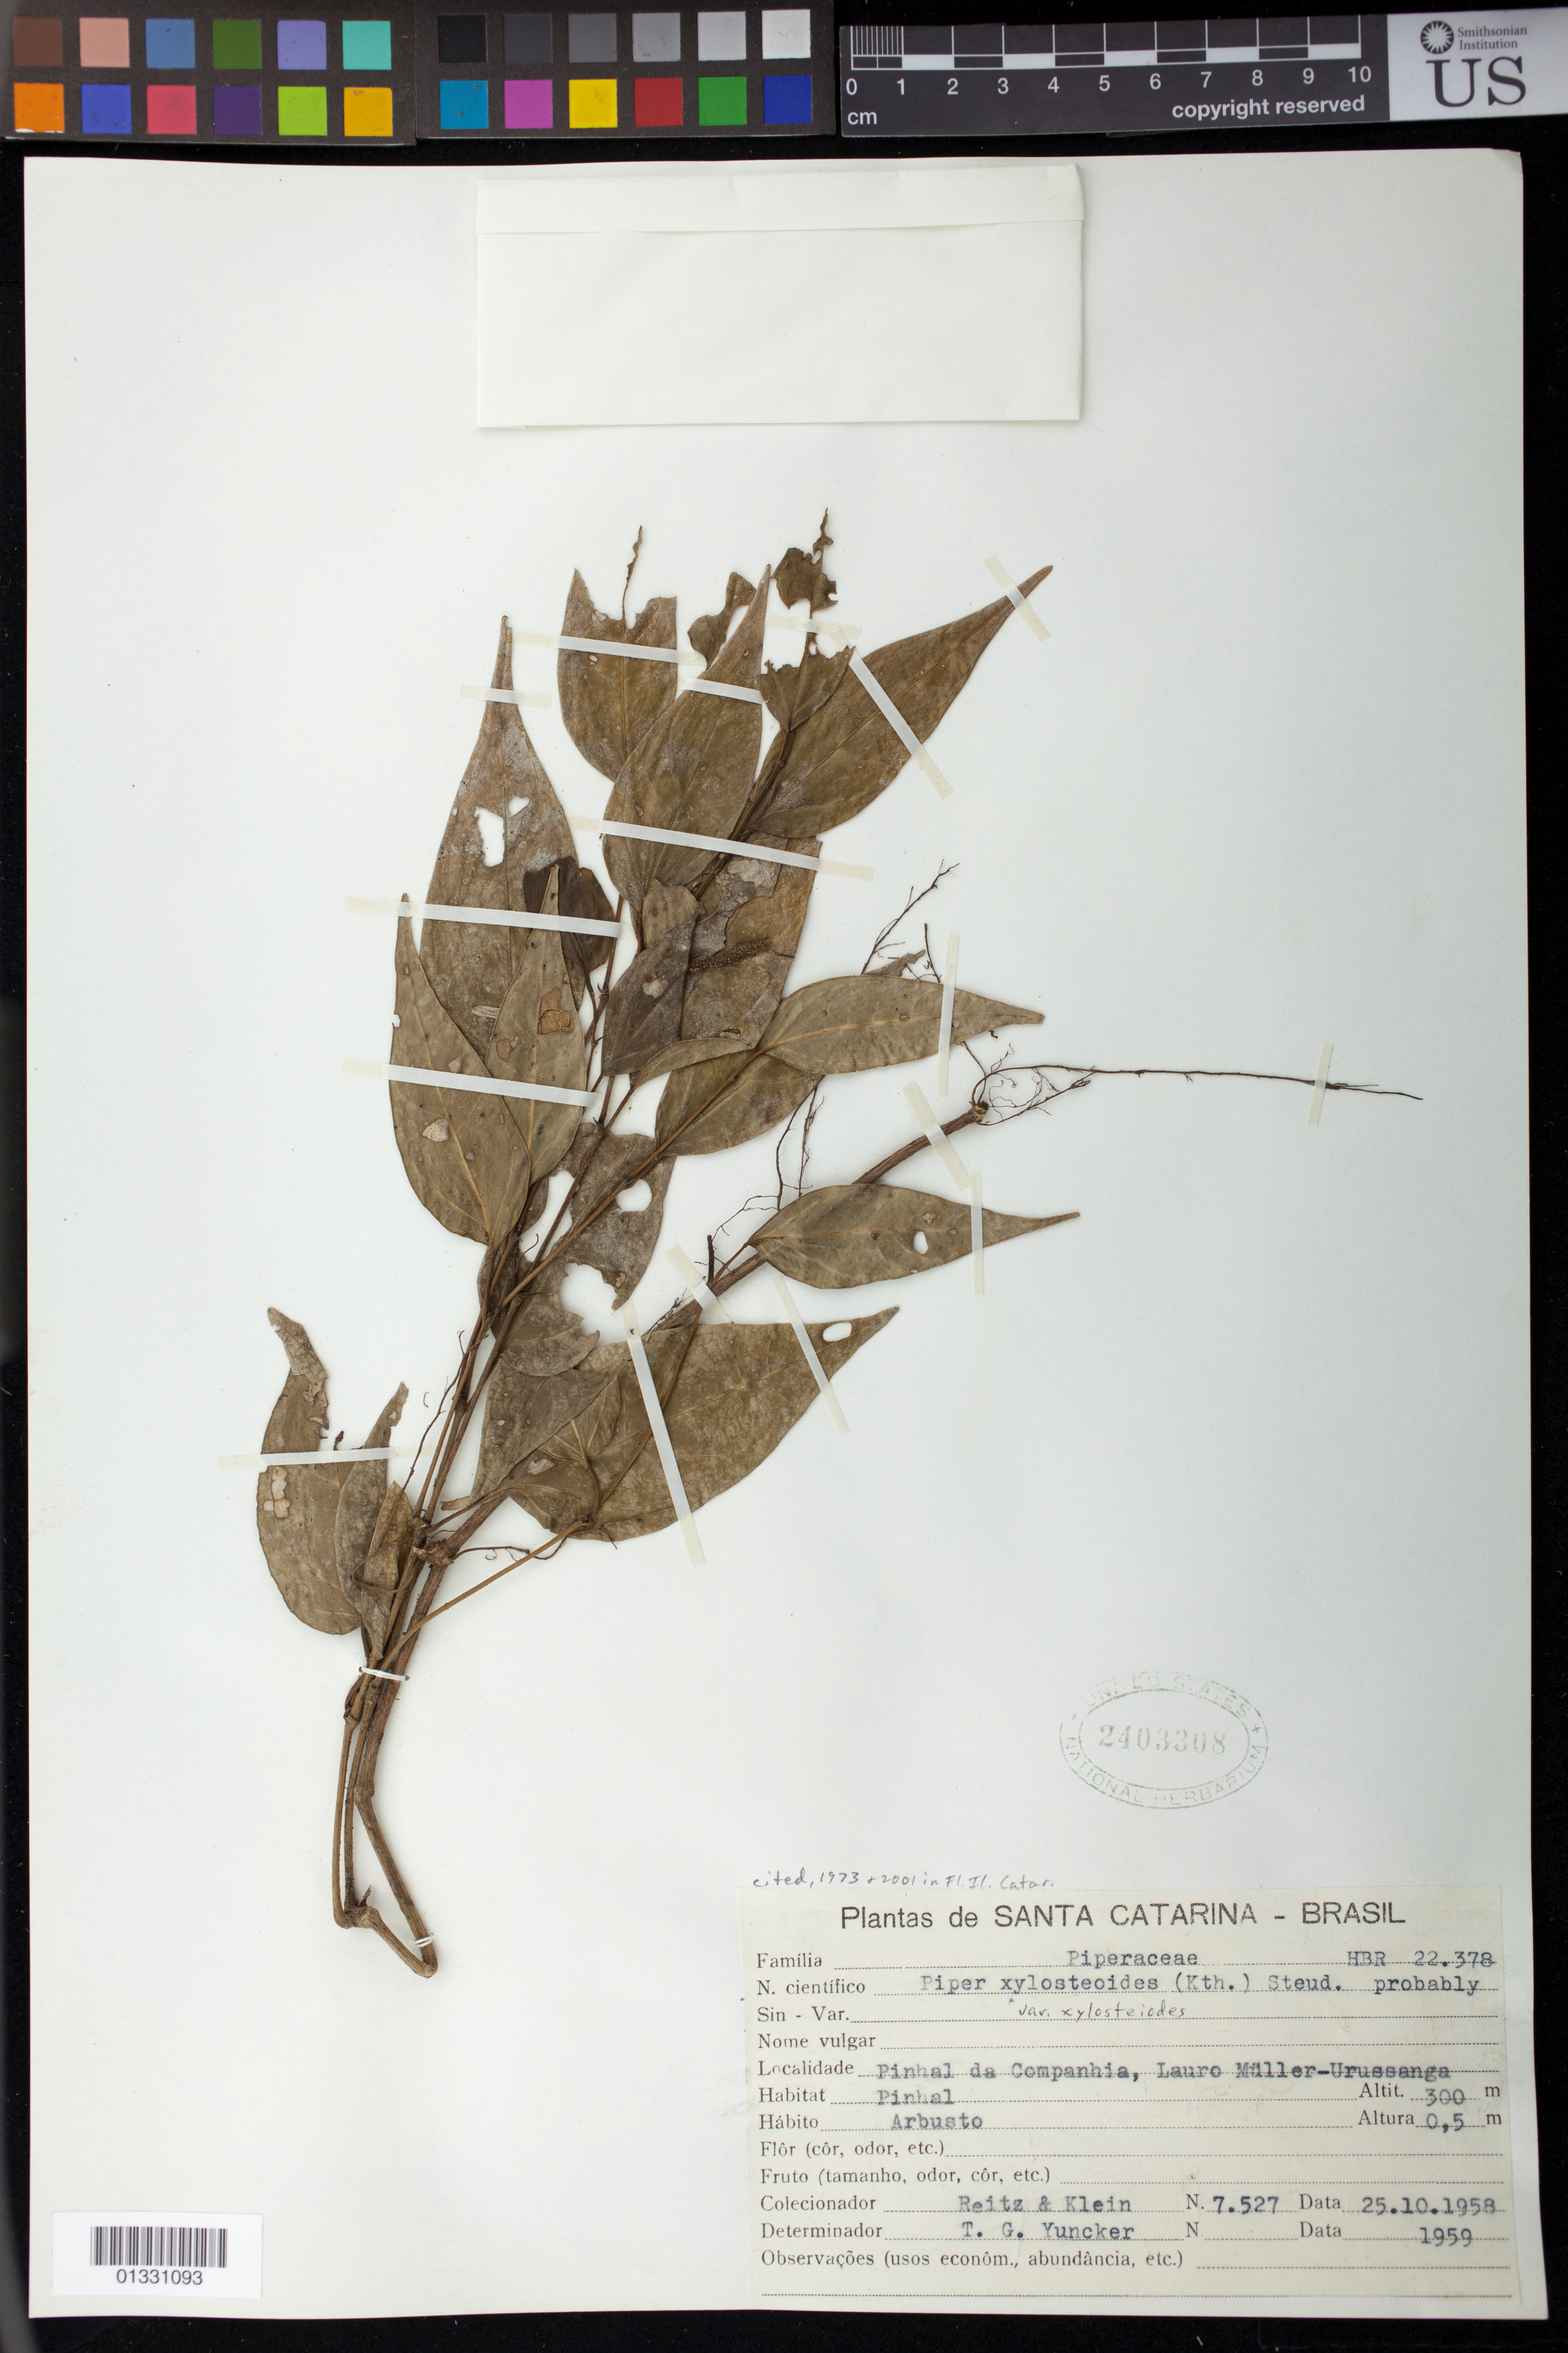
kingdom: Plantae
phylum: Tracheophyta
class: Magnoliopsida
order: Piperales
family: Piperaceae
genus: Piper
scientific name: Piper xylosteoides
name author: (Kunth) Steud.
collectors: R. Reitz & R. M. Klein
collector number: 7527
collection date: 1958-10-25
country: Brazil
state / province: Santa Catarina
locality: Pinhal da Companhia, Lauro Müller-Urussanga.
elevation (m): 300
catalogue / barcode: US 2403308